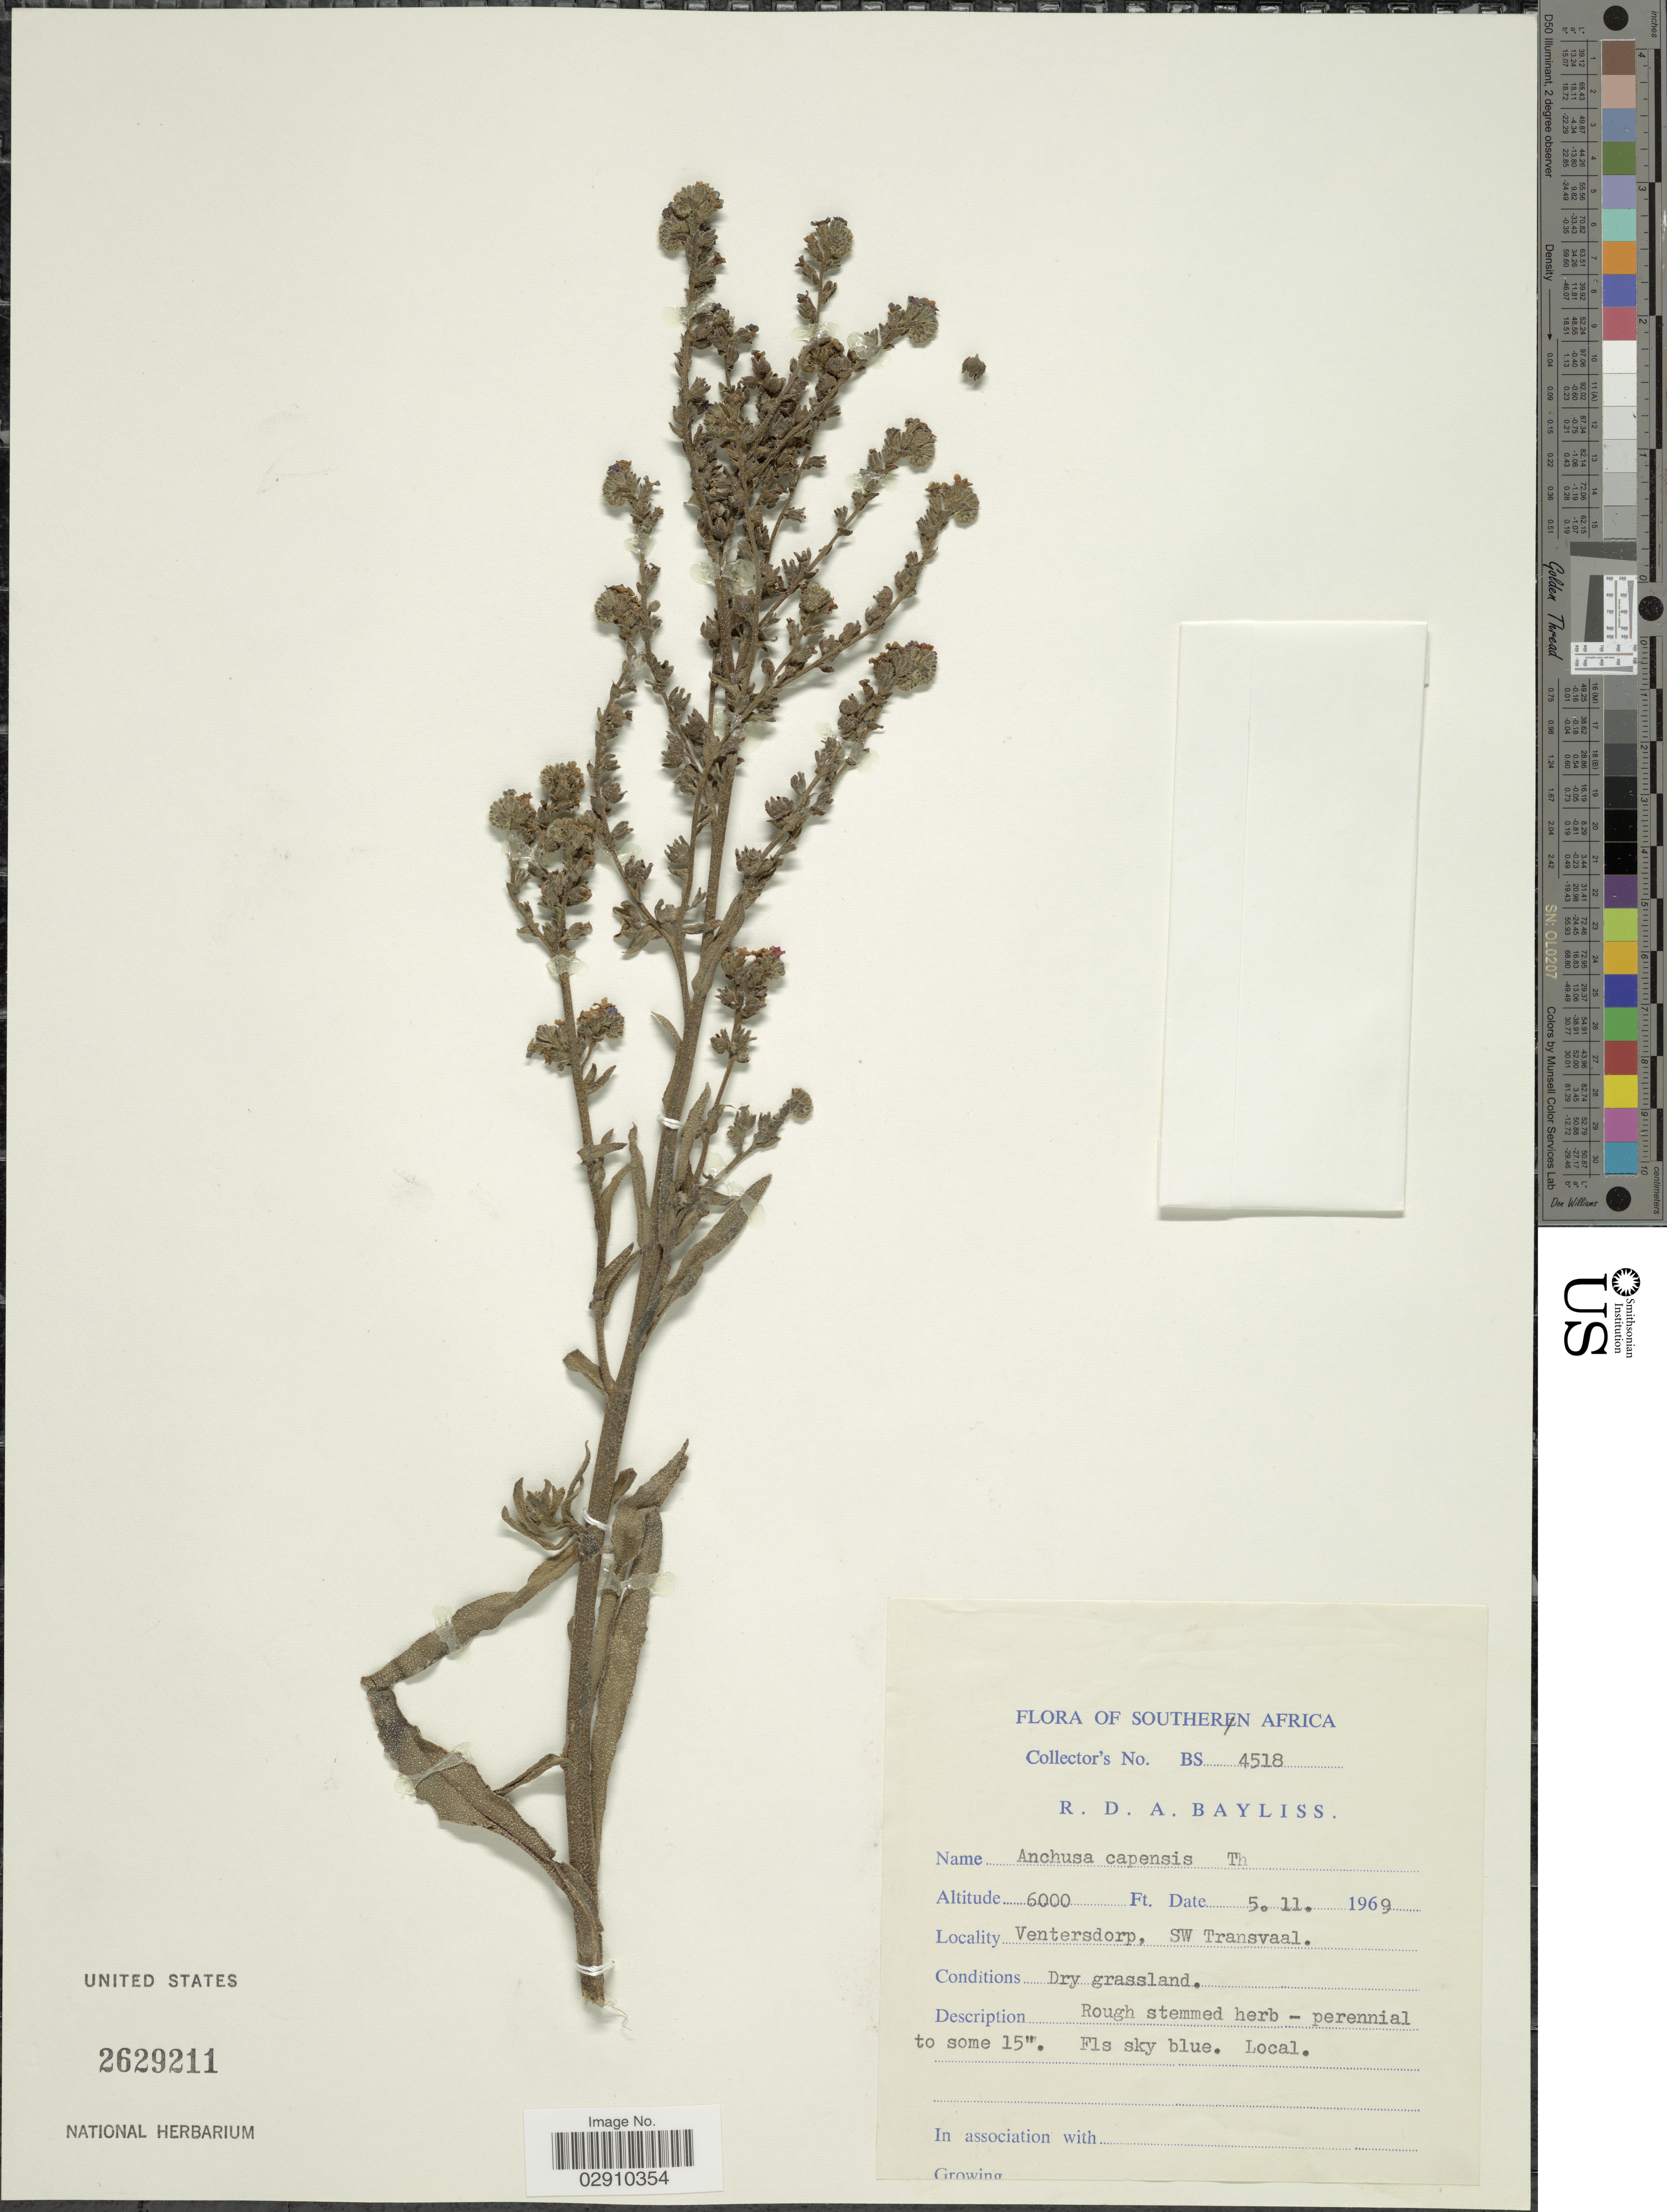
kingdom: Plantae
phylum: Tracheophyta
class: Magnoliopsida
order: Boraginales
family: Boraginaceae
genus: Anchusa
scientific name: Anchusa capensis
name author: Thunb.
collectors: R. Bayliss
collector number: BS 4518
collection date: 1969-11-05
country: South Africa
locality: Southern Africa. Venterdorp, SW Transvaal.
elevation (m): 1829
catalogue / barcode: US 2629211